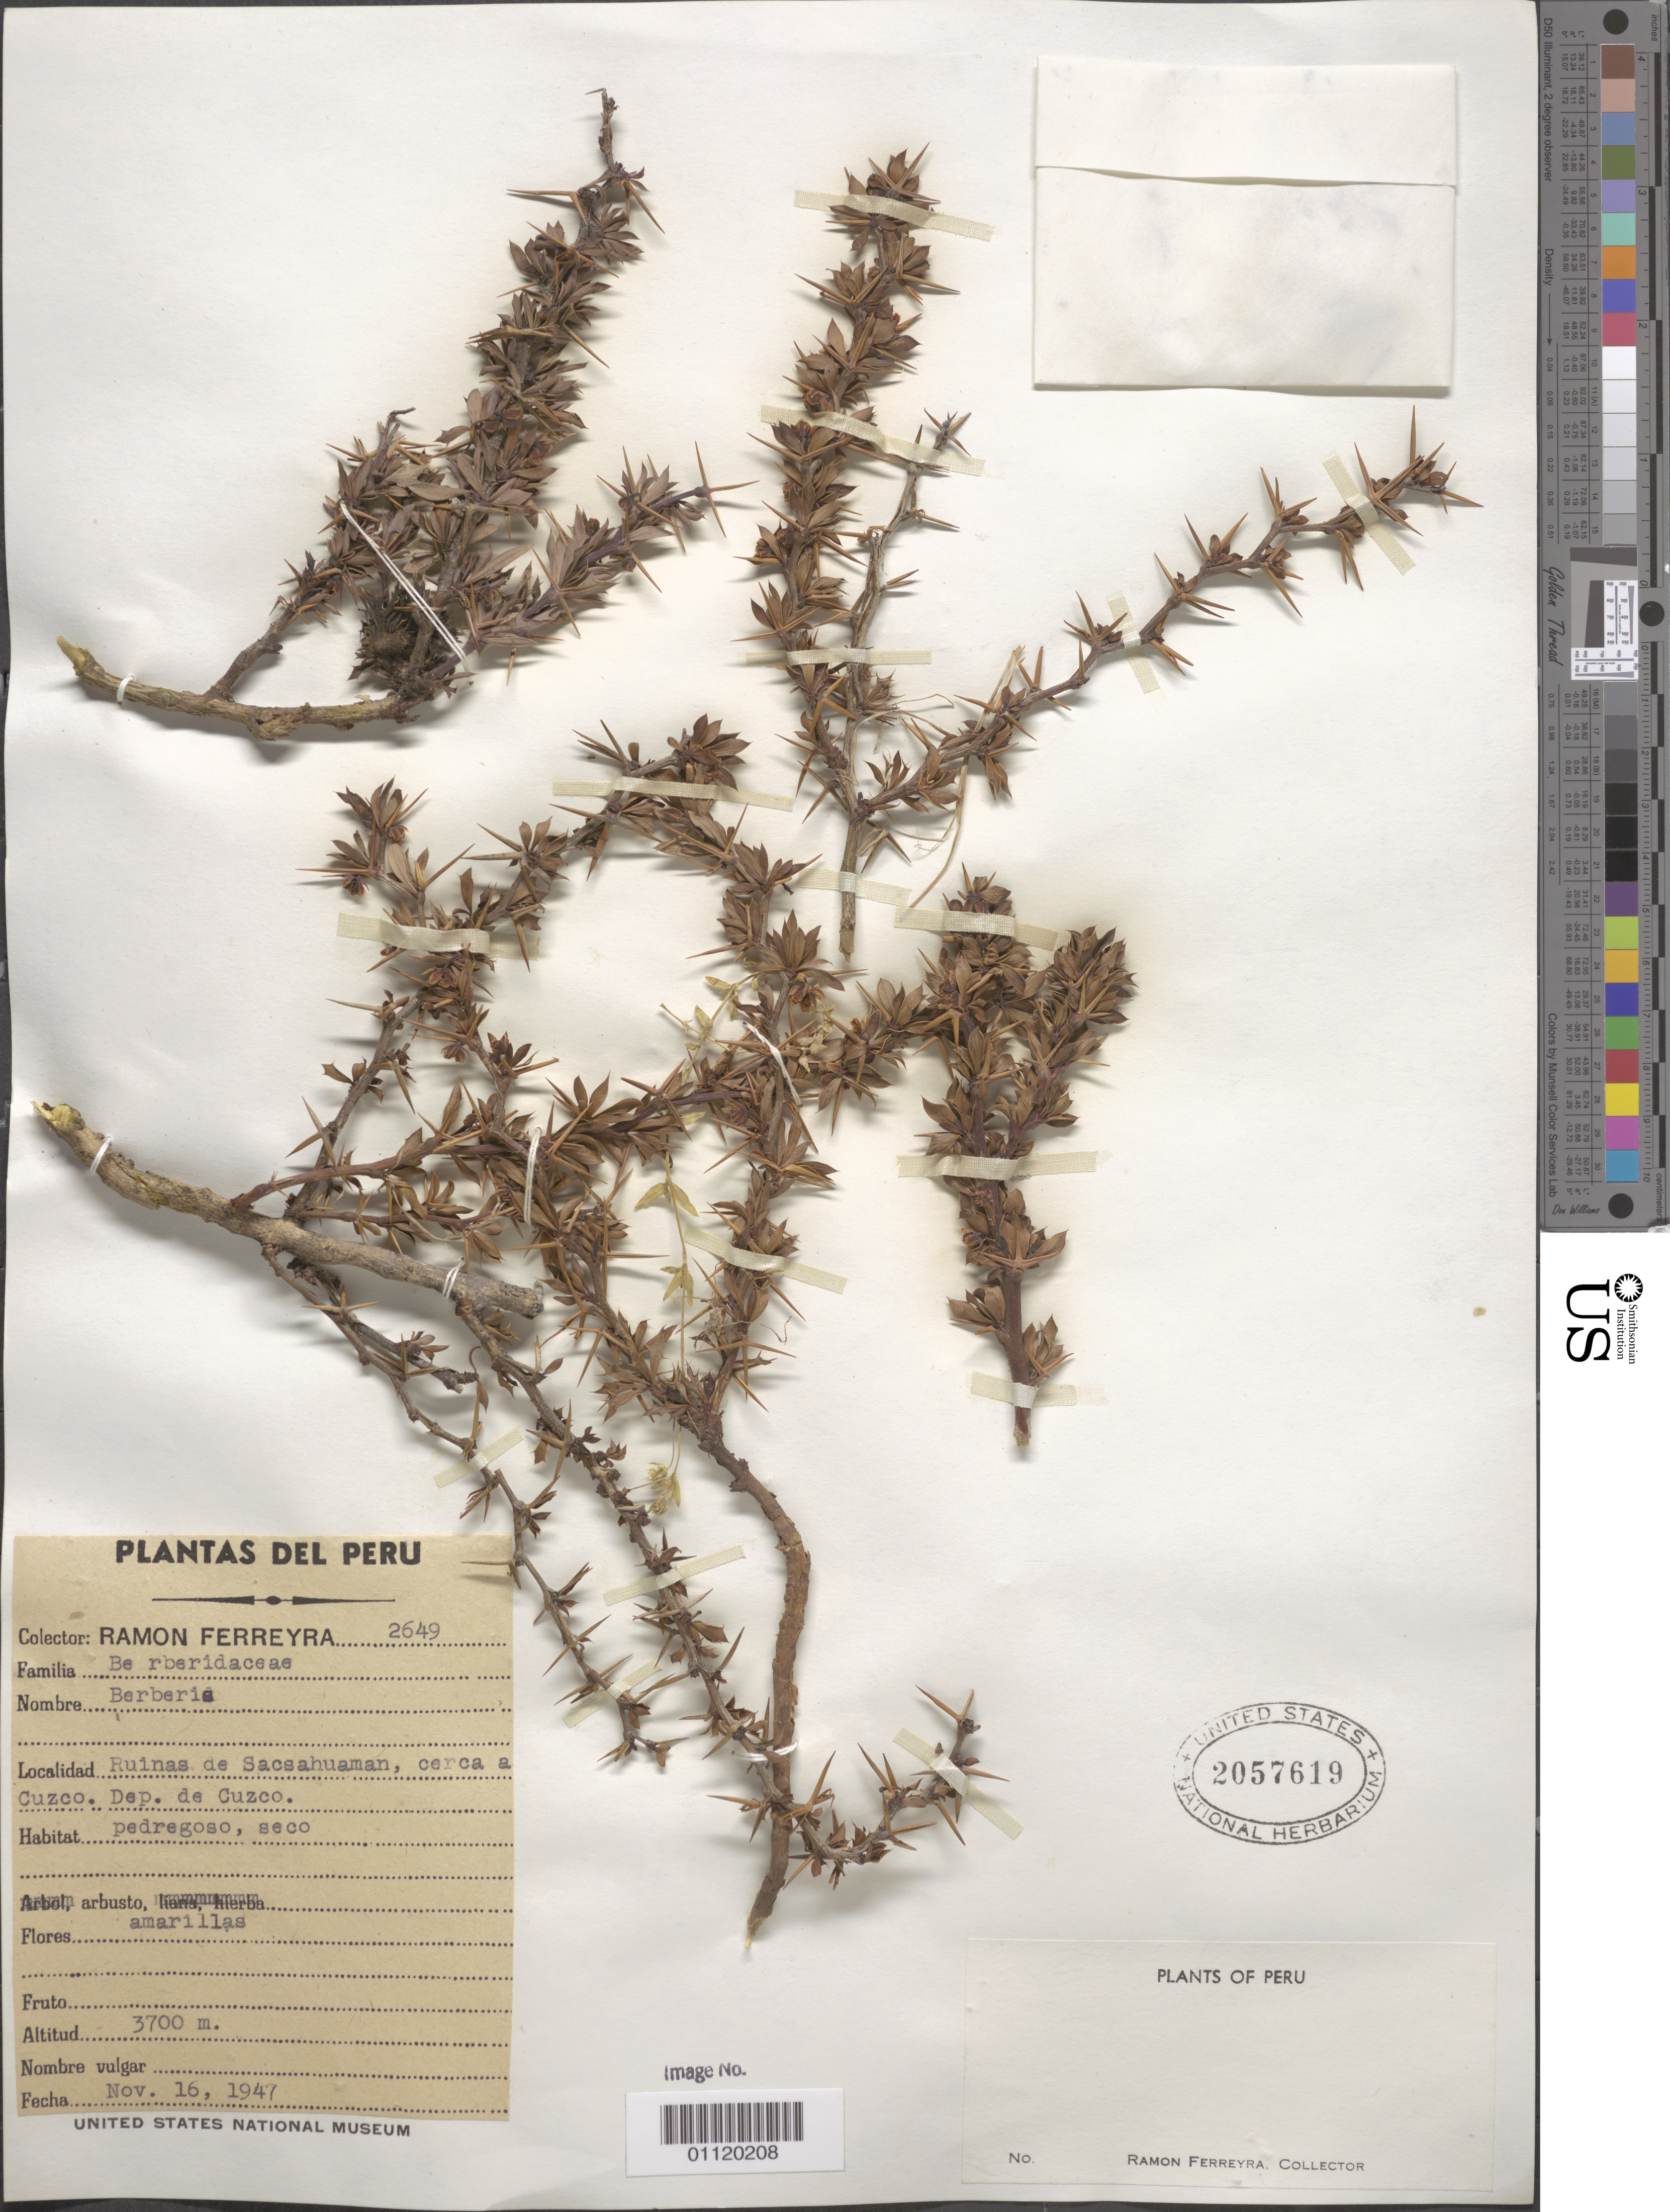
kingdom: Plantae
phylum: Tracheophyta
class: Magnoliopsida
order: Ranunculales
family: Berberidaceae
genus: Berberis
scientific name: Berberis sp.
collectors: R. A. Ferreyra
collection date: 1947-11-16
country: Peru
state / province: Cusco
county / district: Cusco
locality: Sacsahuaman ruins, around Cusco. Dry, rocky habitat.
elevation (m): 3700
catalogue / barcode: US 2057619